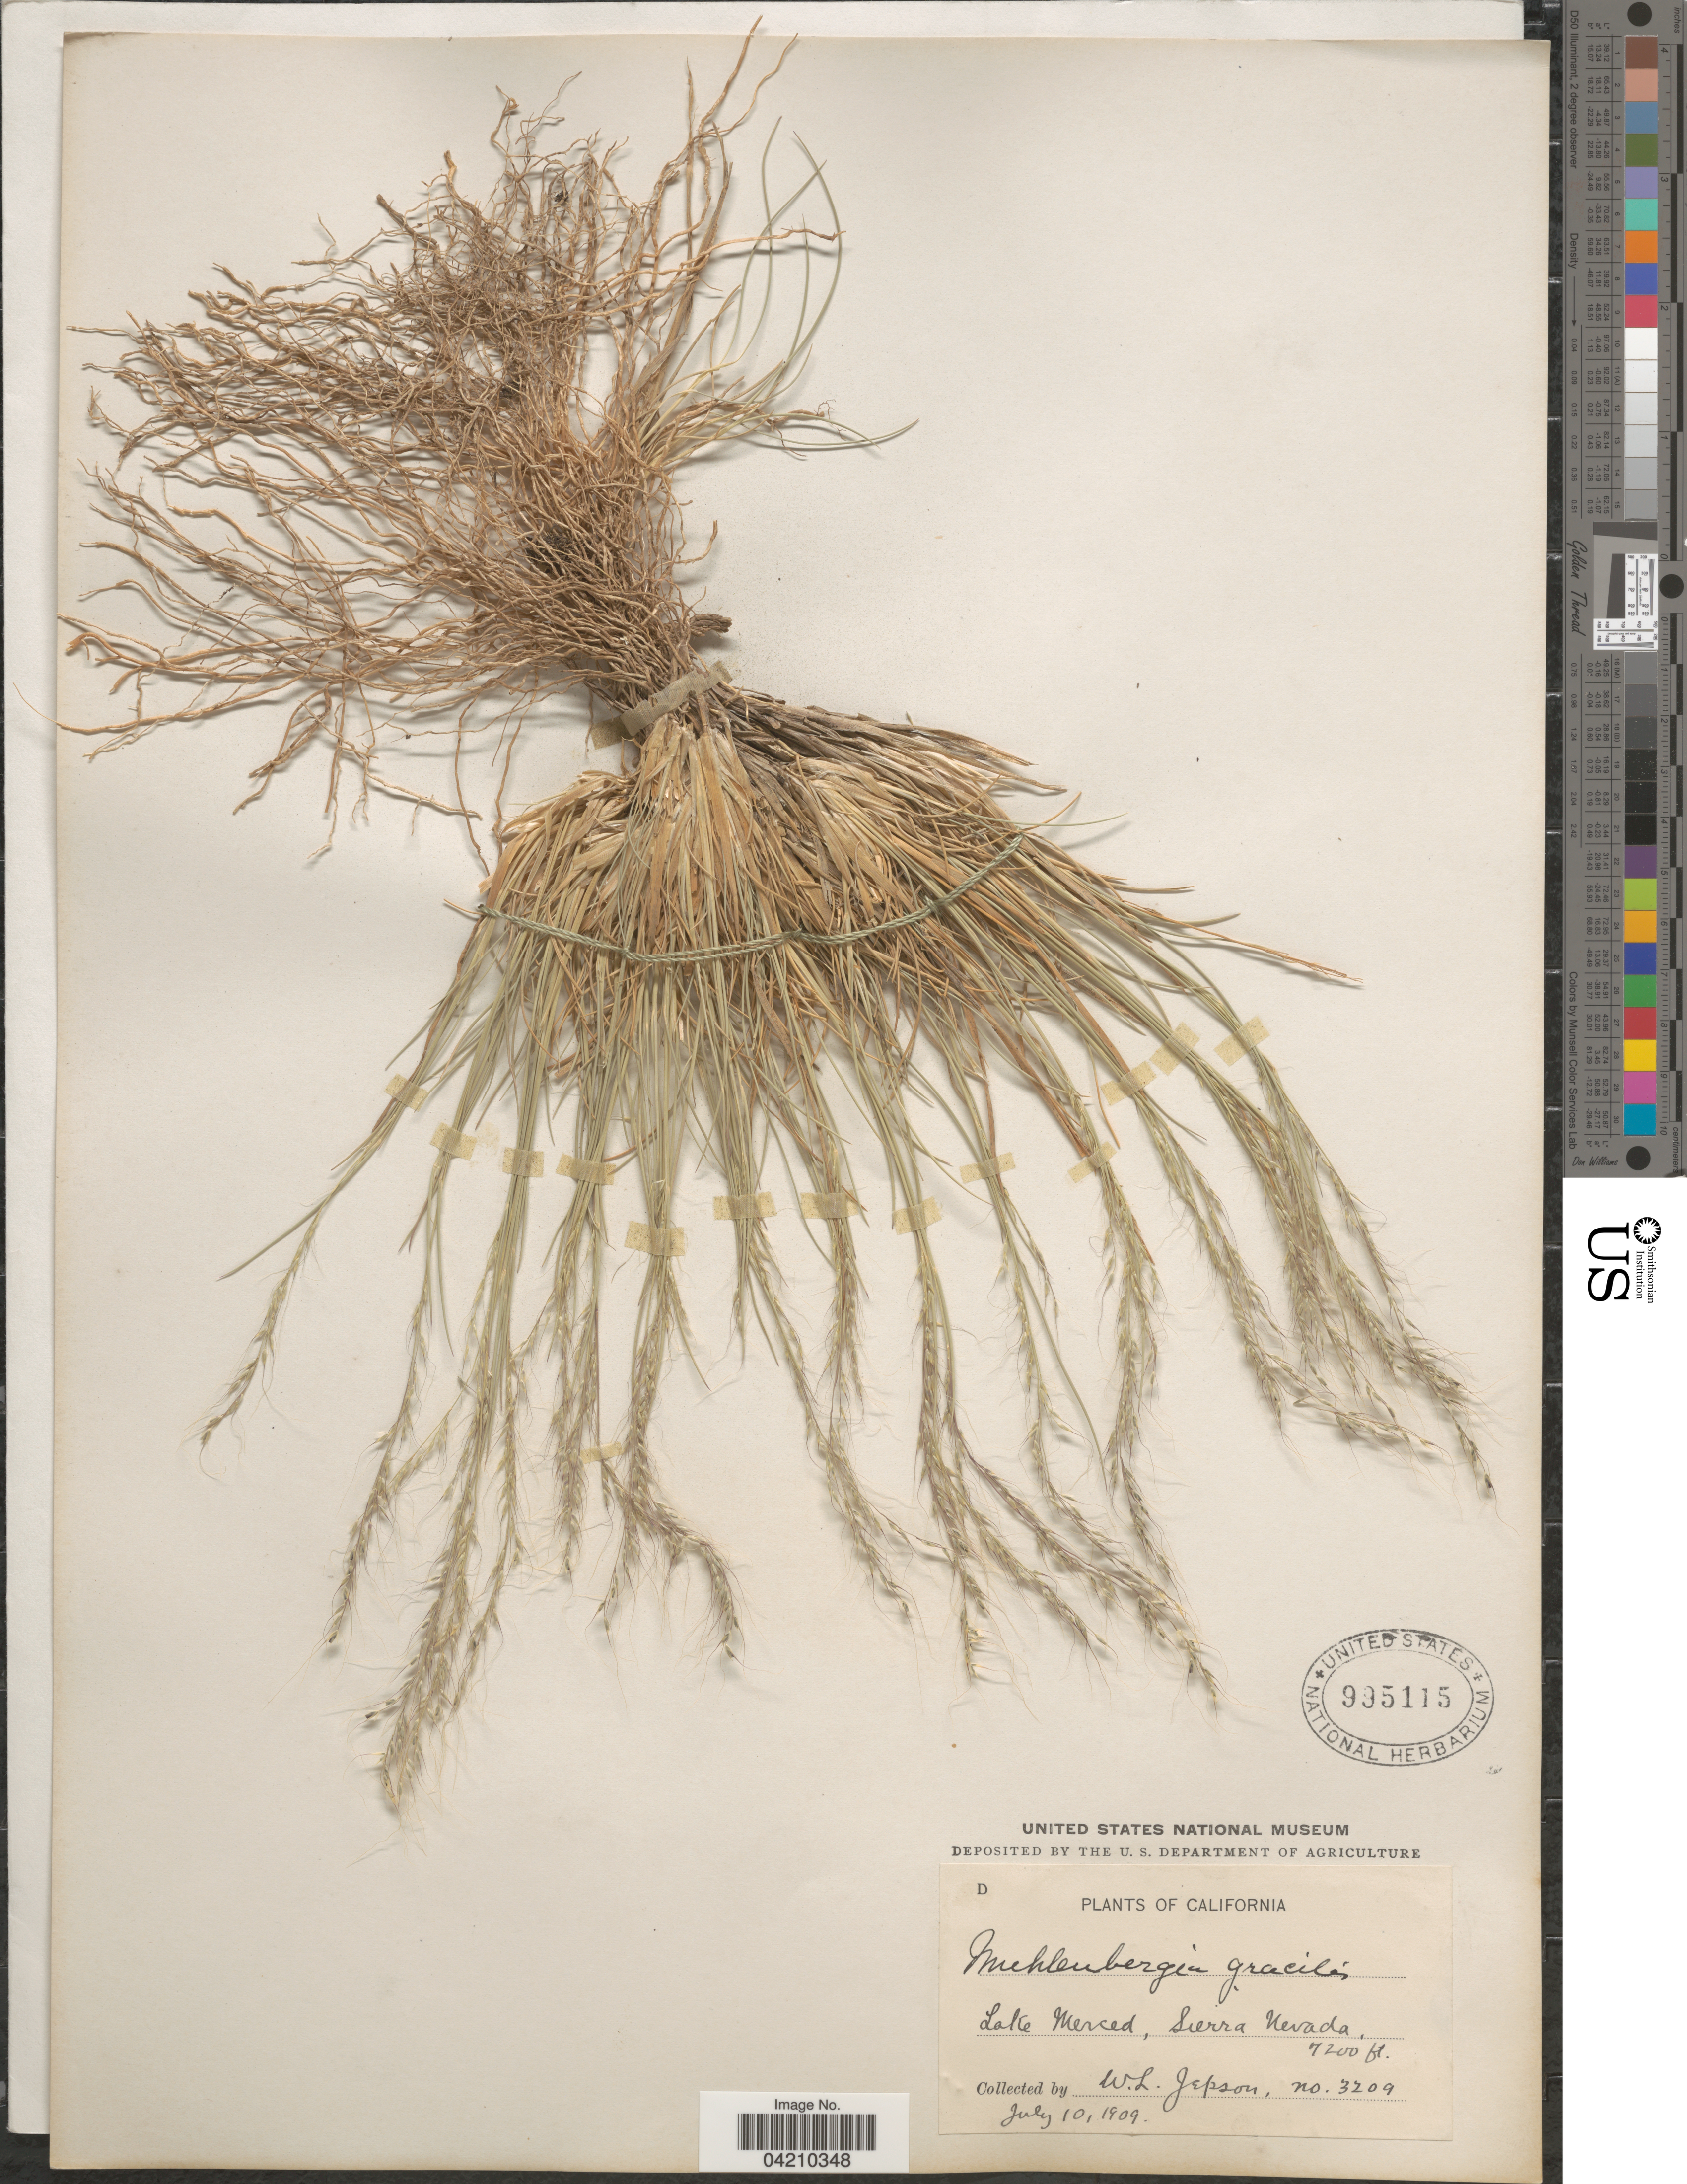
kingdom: Plantae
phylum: Tracheophyta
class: Liliopsida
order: Poales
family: Poaceae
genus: Muhlenbergia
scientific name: Muhlenbergia montana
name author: (Nutt.) Hitchc.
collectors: W. L. Jepson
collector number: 3209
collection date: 1909-07-10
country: United States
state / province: California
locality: Lake Merced, Sierra Nevada.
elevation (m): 2195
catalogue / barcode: US 995115